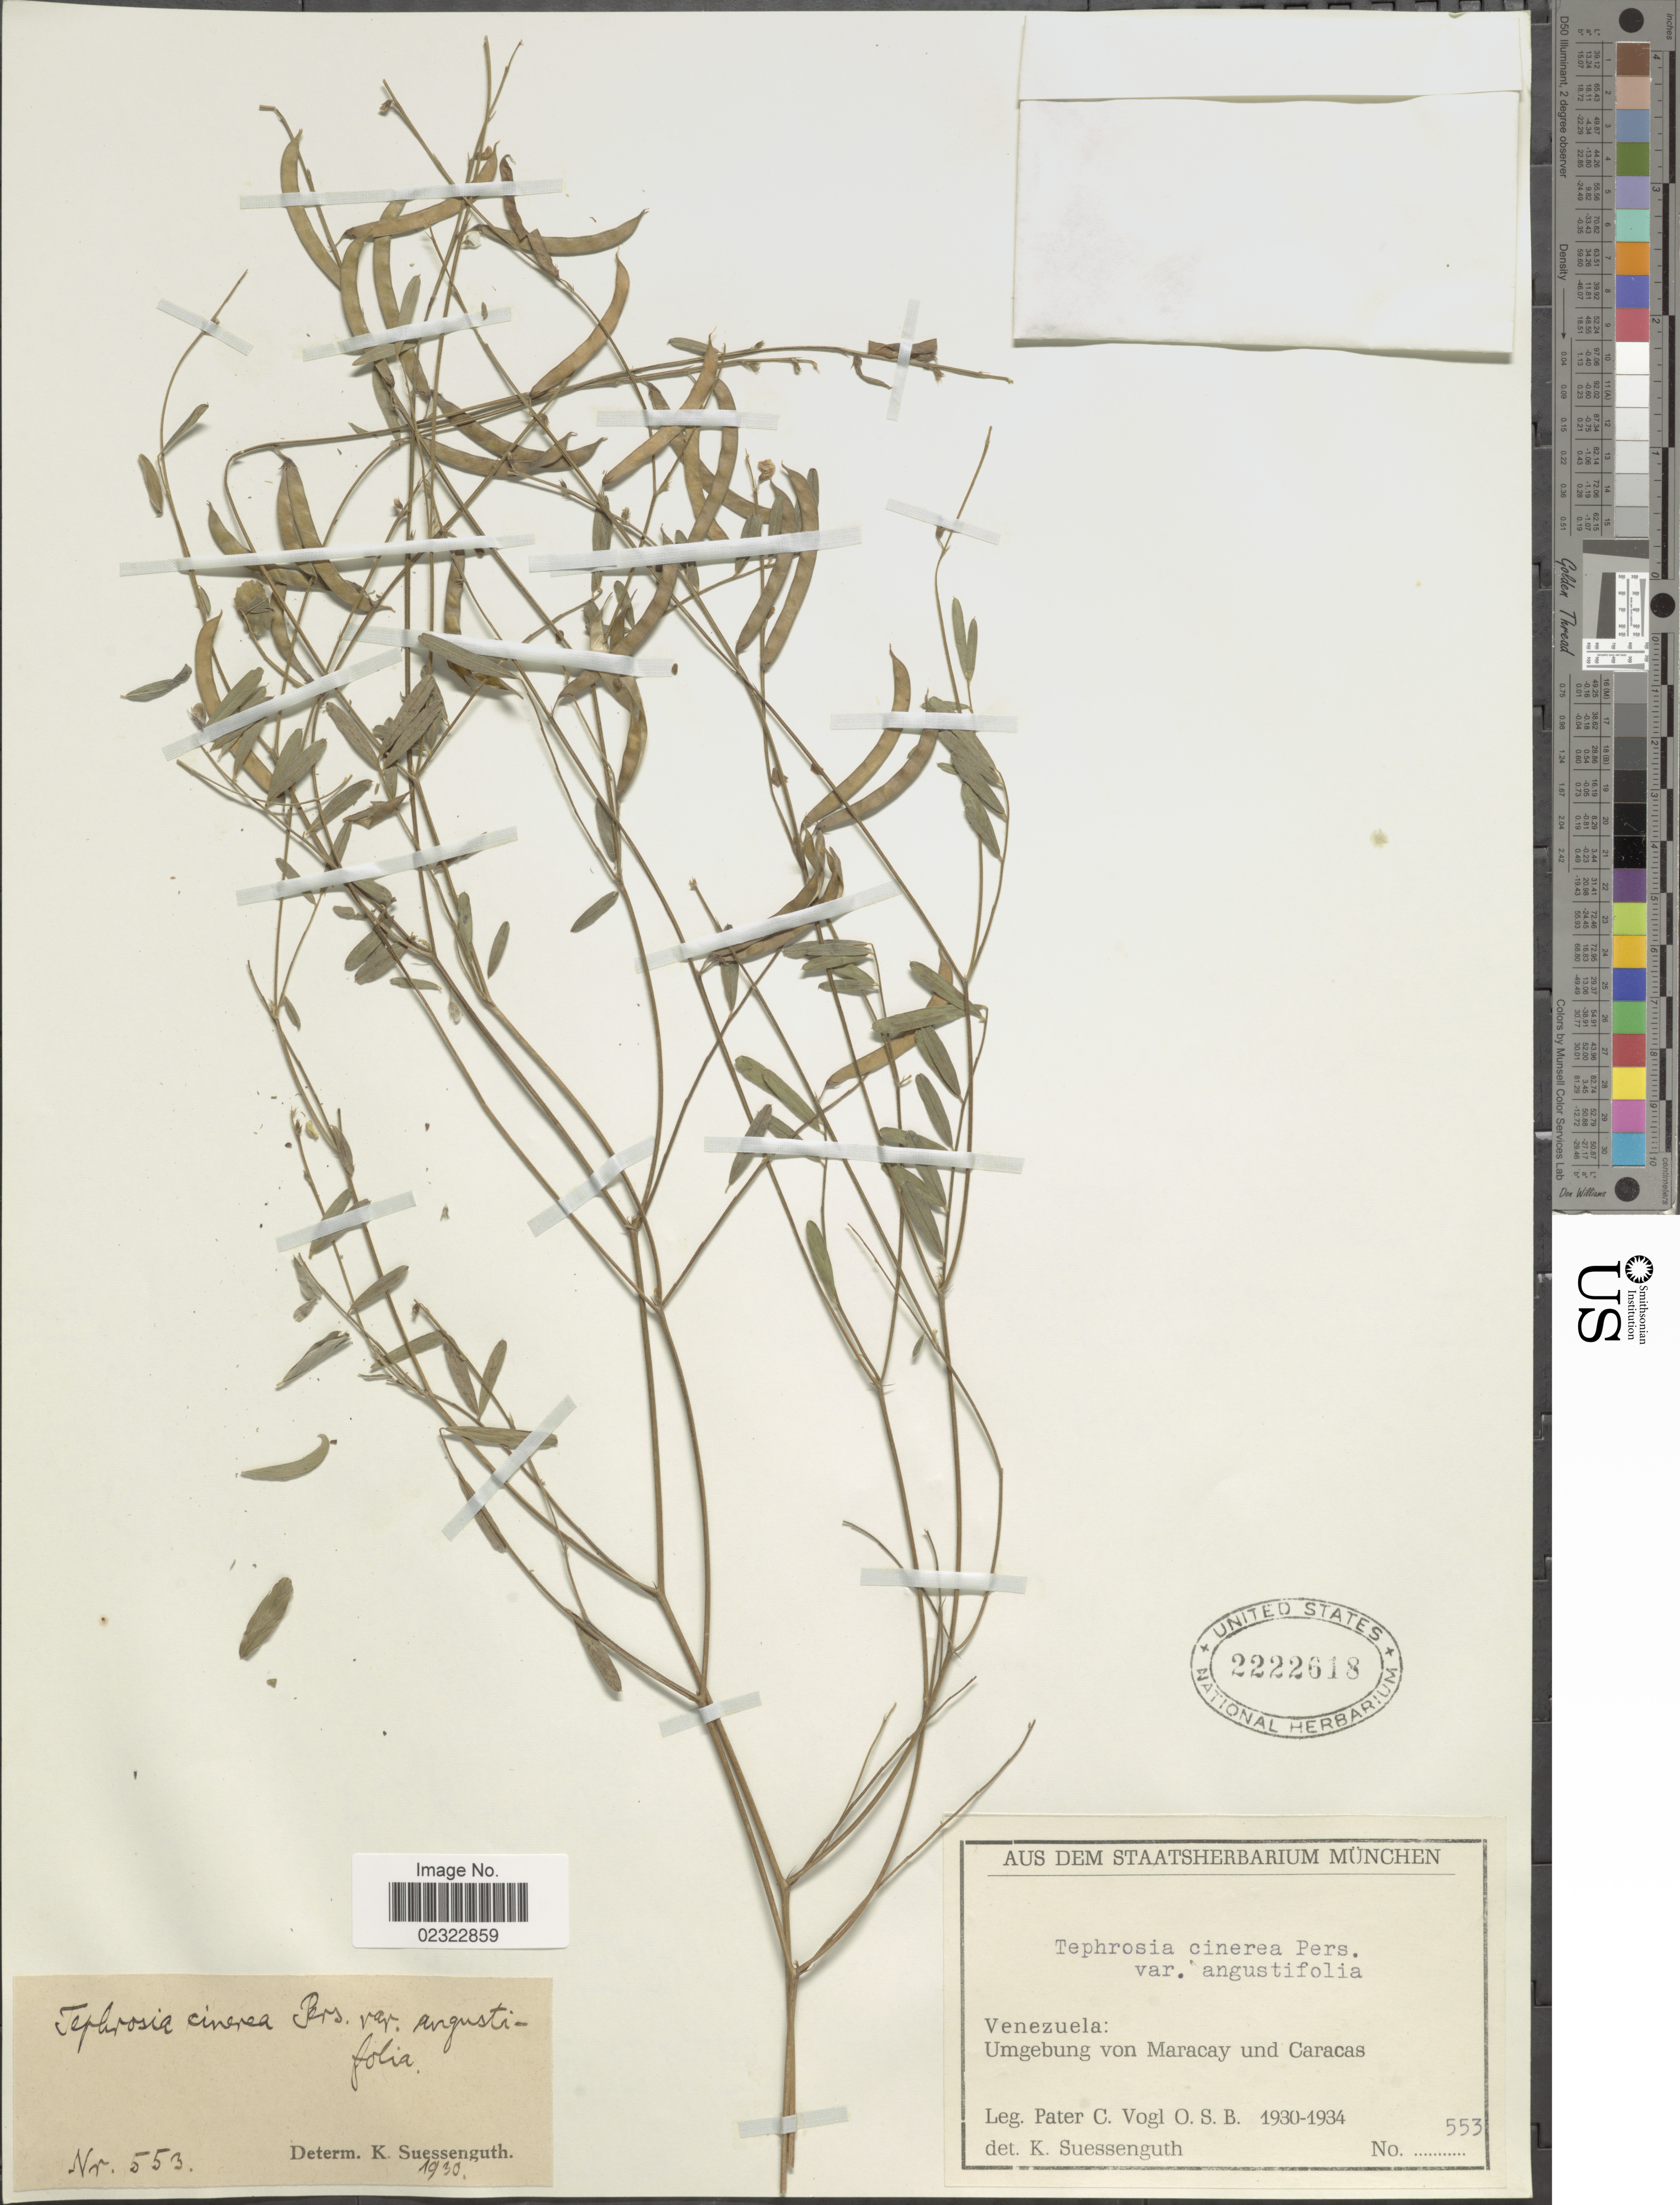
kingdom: Plantae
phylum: Tracheophyta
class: Magnoliopsida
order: Fabales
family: Fabaceae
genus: Tephrosia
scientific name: Tephrosia cinerea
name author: (L.) Pers.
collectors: P. C. Vogl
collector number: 553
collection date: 1930/1934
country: Venezuela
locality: Venezuela: Umgebung von Maracay und Caracas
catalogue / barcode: US 2222618